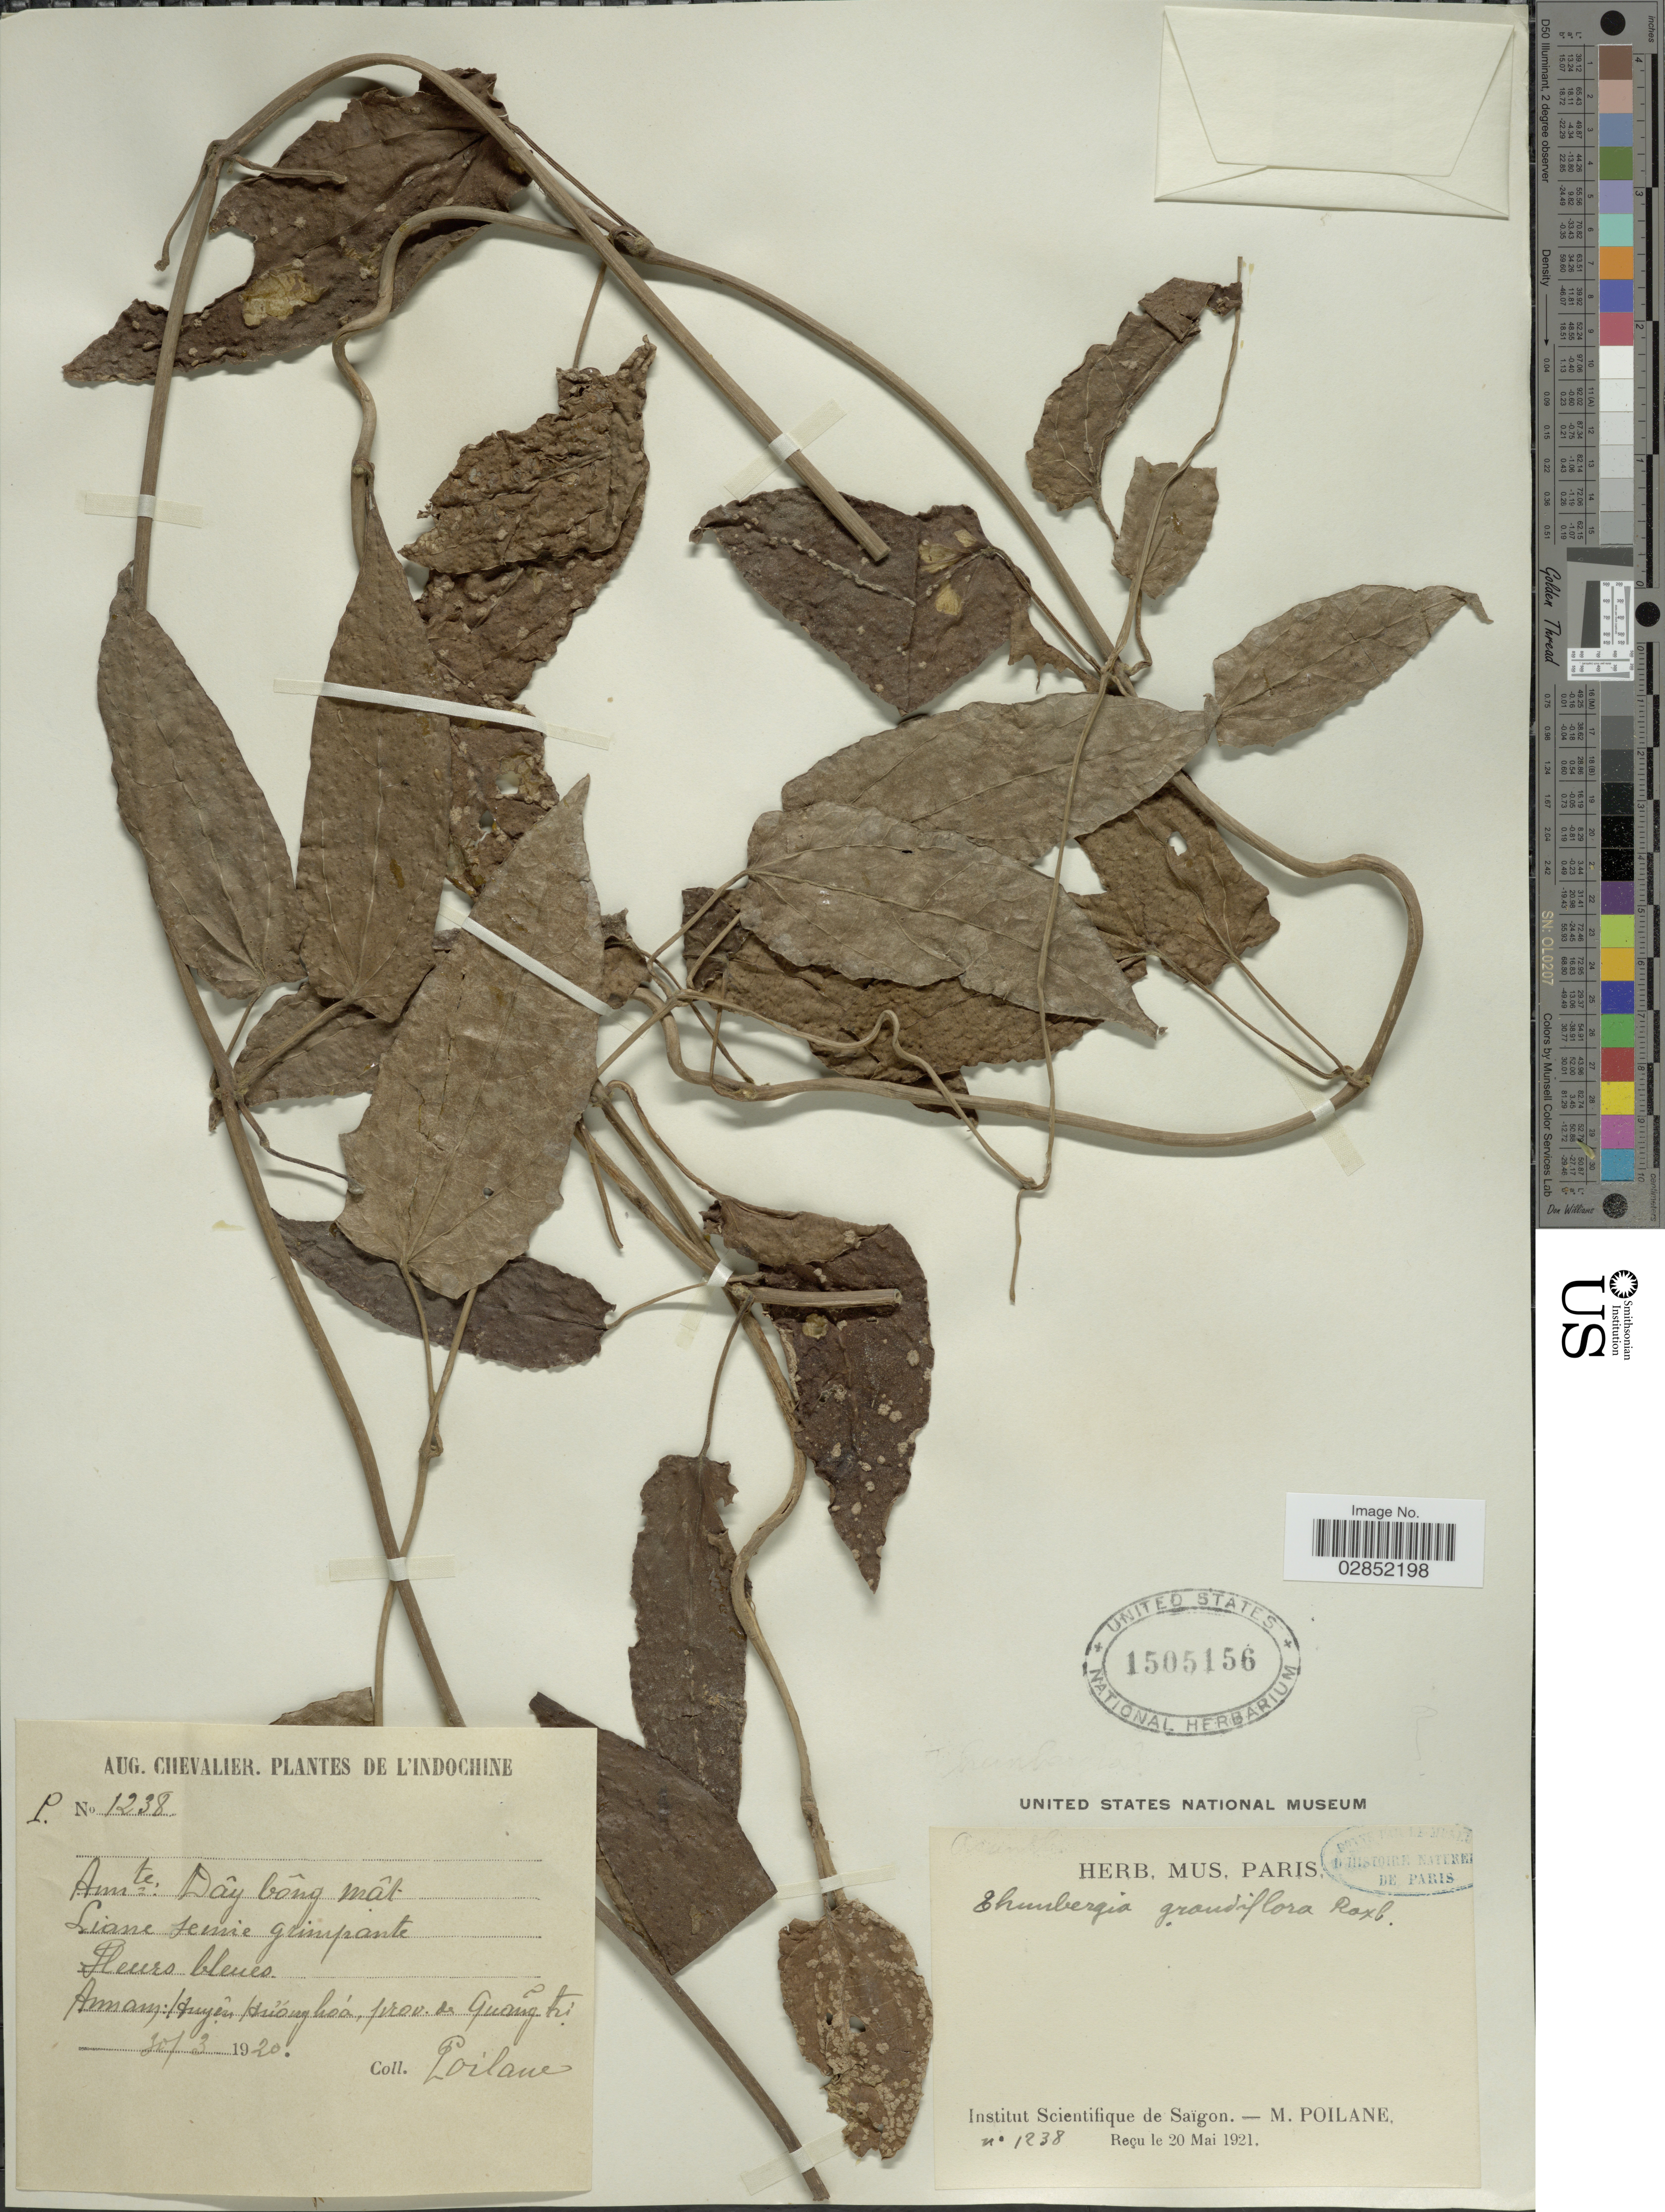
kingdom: Plantae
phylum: Tracheophyta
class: Magnoliopsida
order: Lamiales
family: Acanthaceae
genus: Thunbergia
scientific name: Thunbergia grandiflora 'Alba'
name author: (Roxb. ex Rottler) Roxb.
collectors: M. Poilane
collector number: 1238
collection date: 1920-03-30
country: Vietnam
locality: Annam: Huyên Huong hoá, prov. de Quang Tri. Indochine.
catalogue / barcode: US 1505156